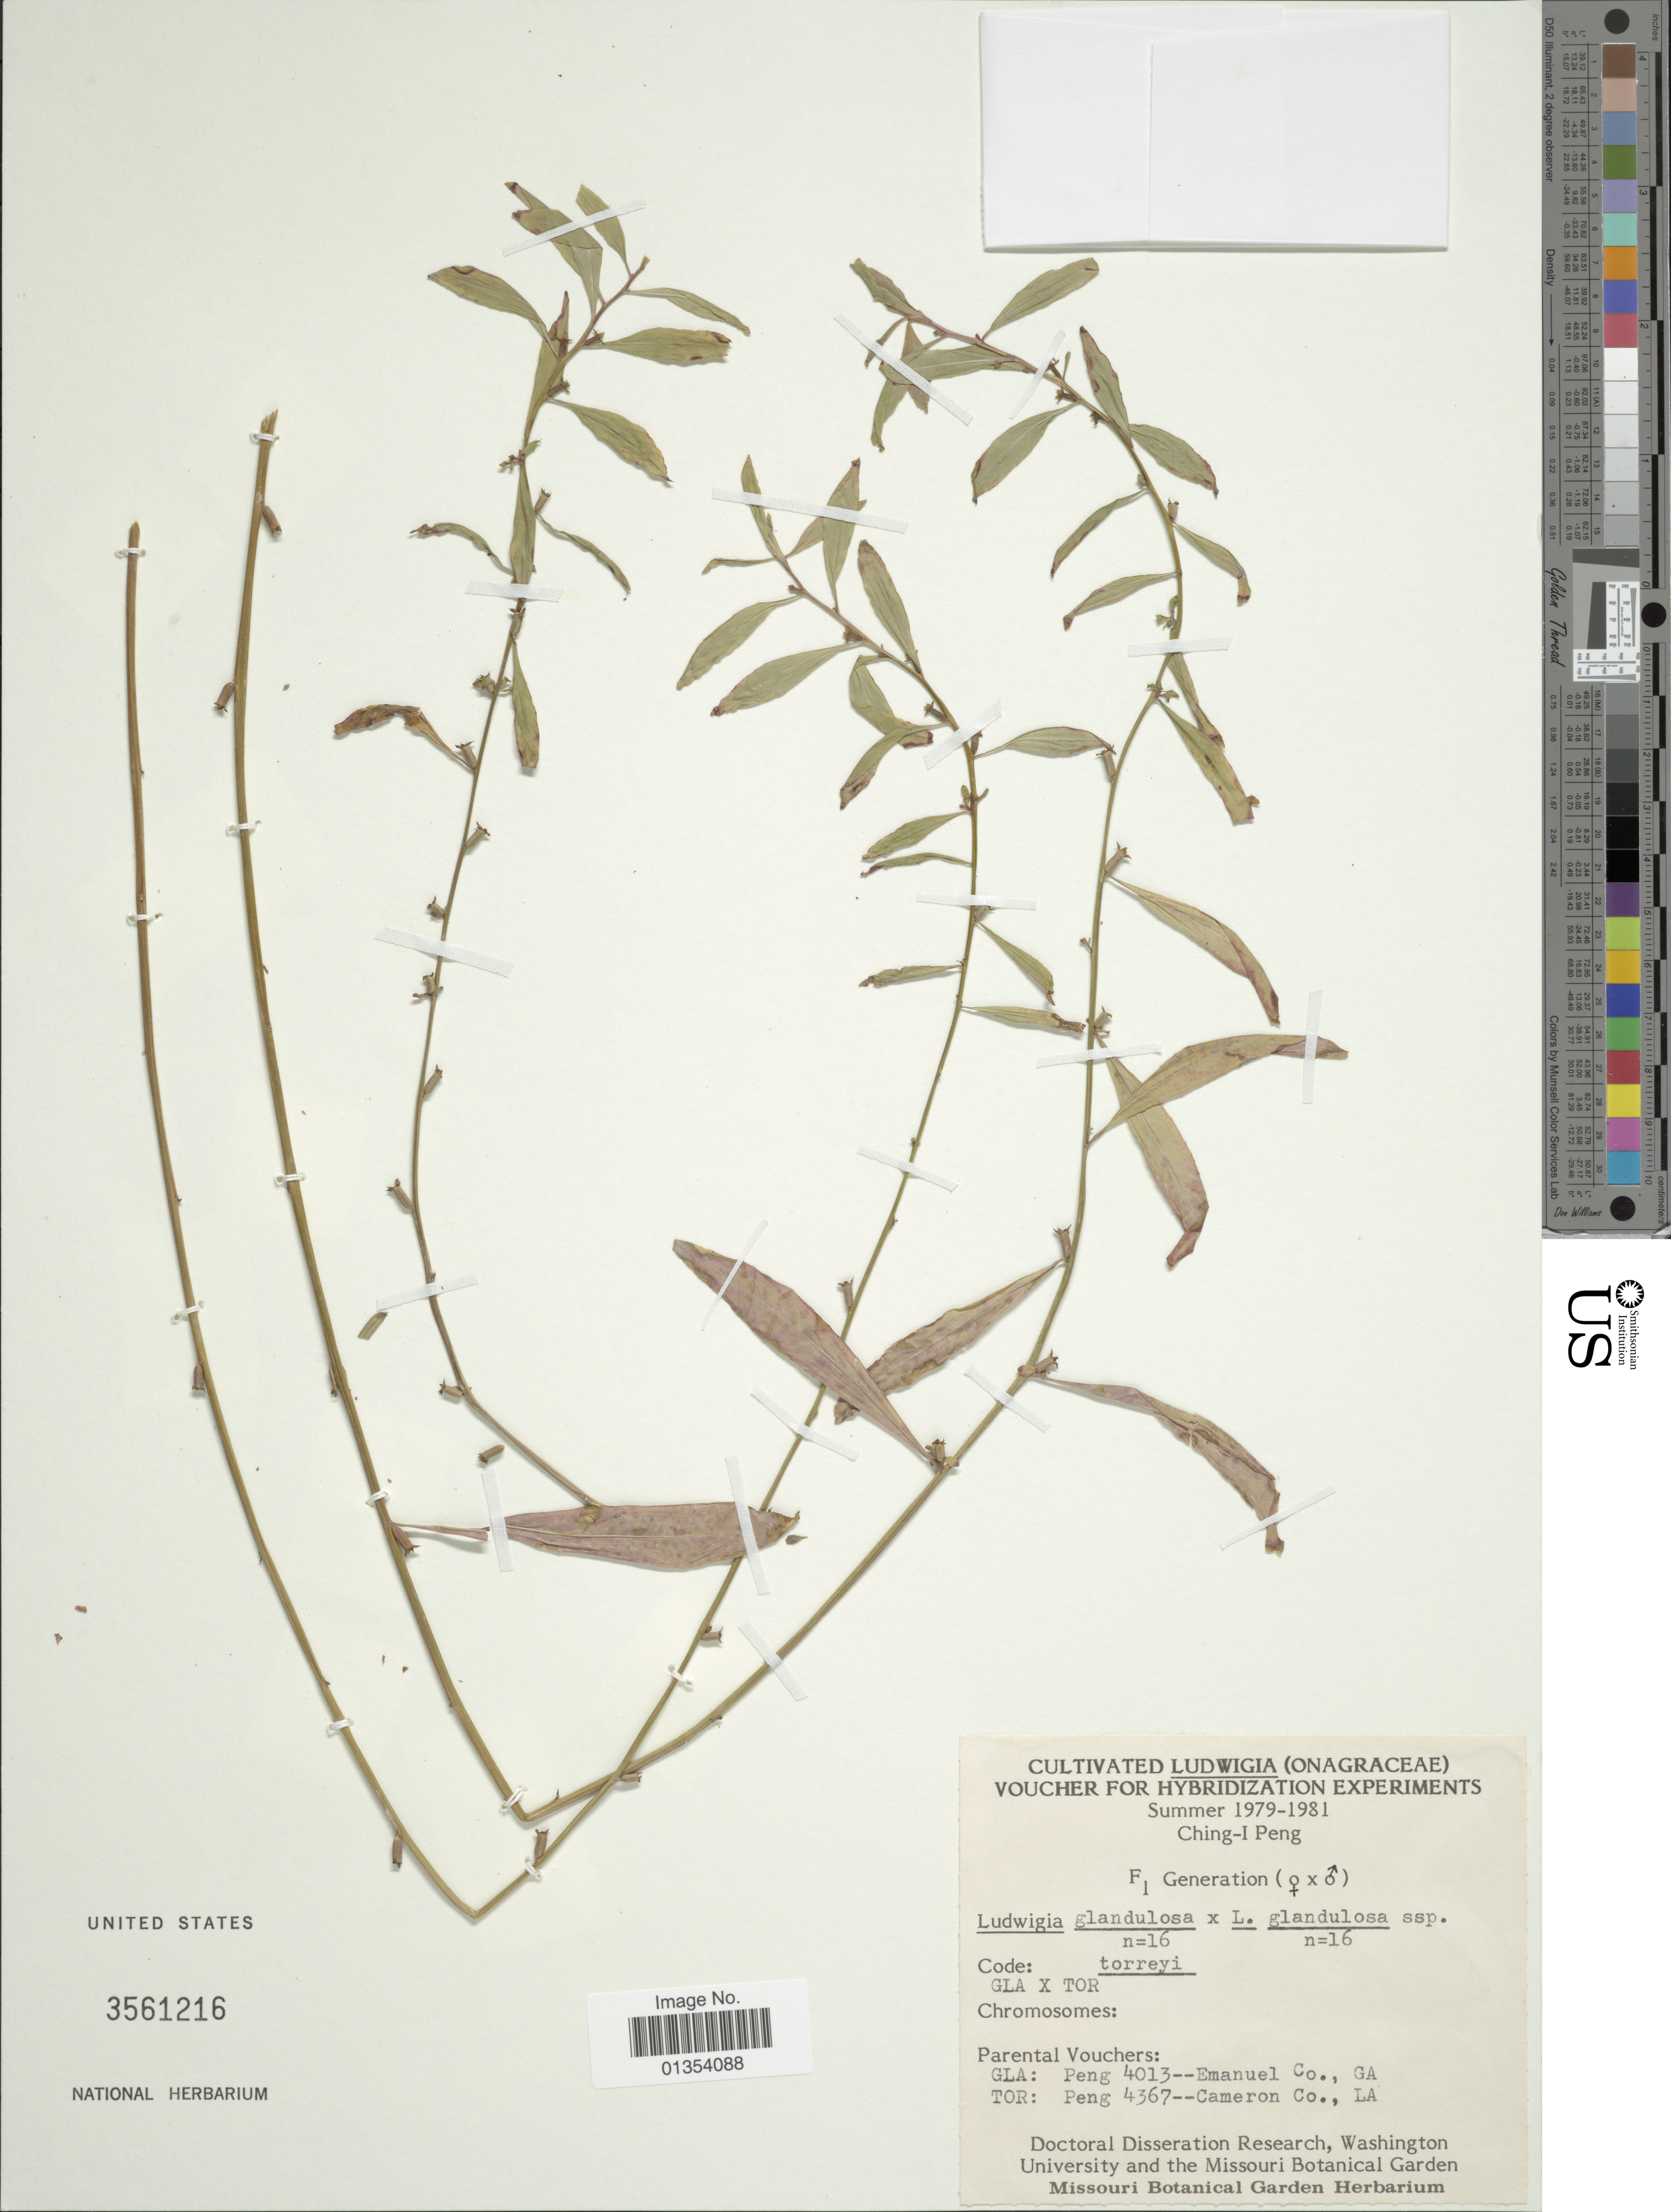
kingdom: Plantae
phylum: Tracheophyta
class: Magnoliopsida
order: Myrtales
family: Onagraceae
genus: Ludwigia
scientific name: Ludwigia glandulosa x L. glandulosa subsp. brachycarpa (Torr. & A. Gray) C.I. Peng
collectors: C.-I Peng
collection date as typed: Summer 1979 - 1981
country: United States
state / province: Missouri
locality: Missouri Botanical Garden (cultivated)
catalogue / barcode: US 3561216